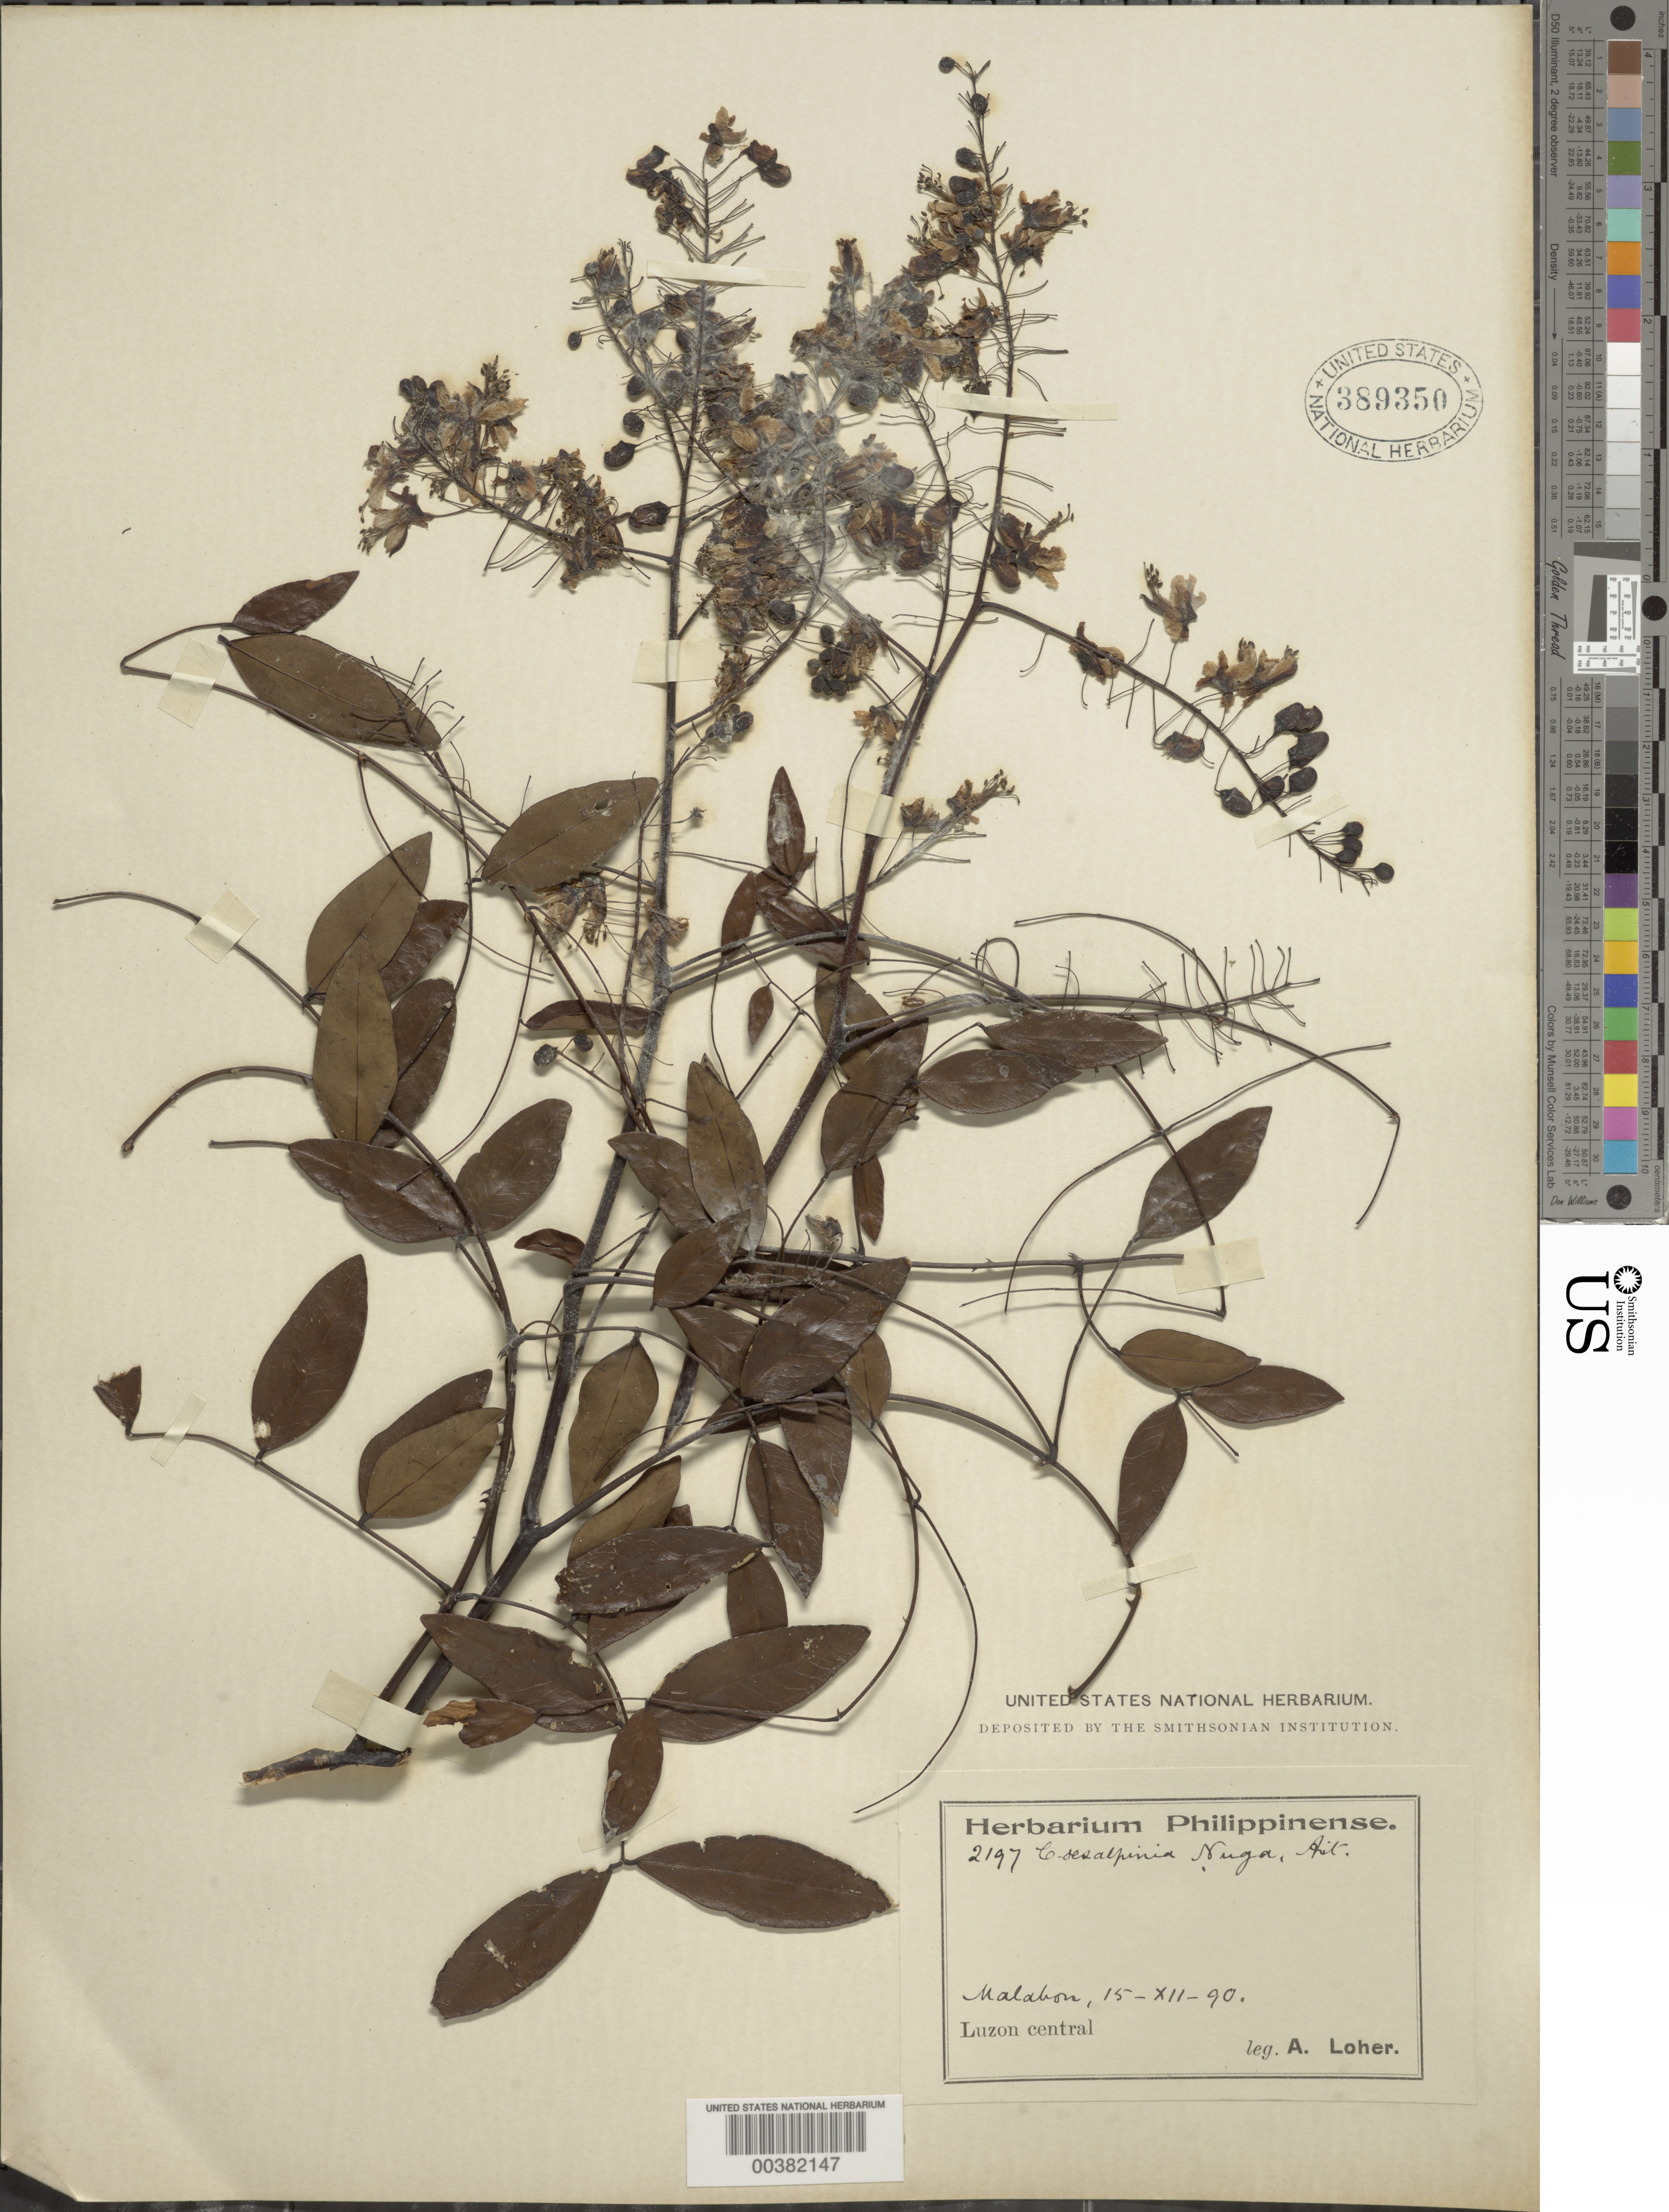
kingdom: Plantae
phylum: Tracheophyta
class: Magnoliopsida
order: Fabales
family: Fabaceae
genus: Ticanto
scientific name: Ticanto crista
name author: (L.) R. Clark & Gagnon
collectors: A. Loher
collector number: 2197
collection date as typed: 15 Dec 1890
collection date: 1890-12-15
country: Philippines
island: Luzon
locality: Malabon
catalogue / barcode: US 389350